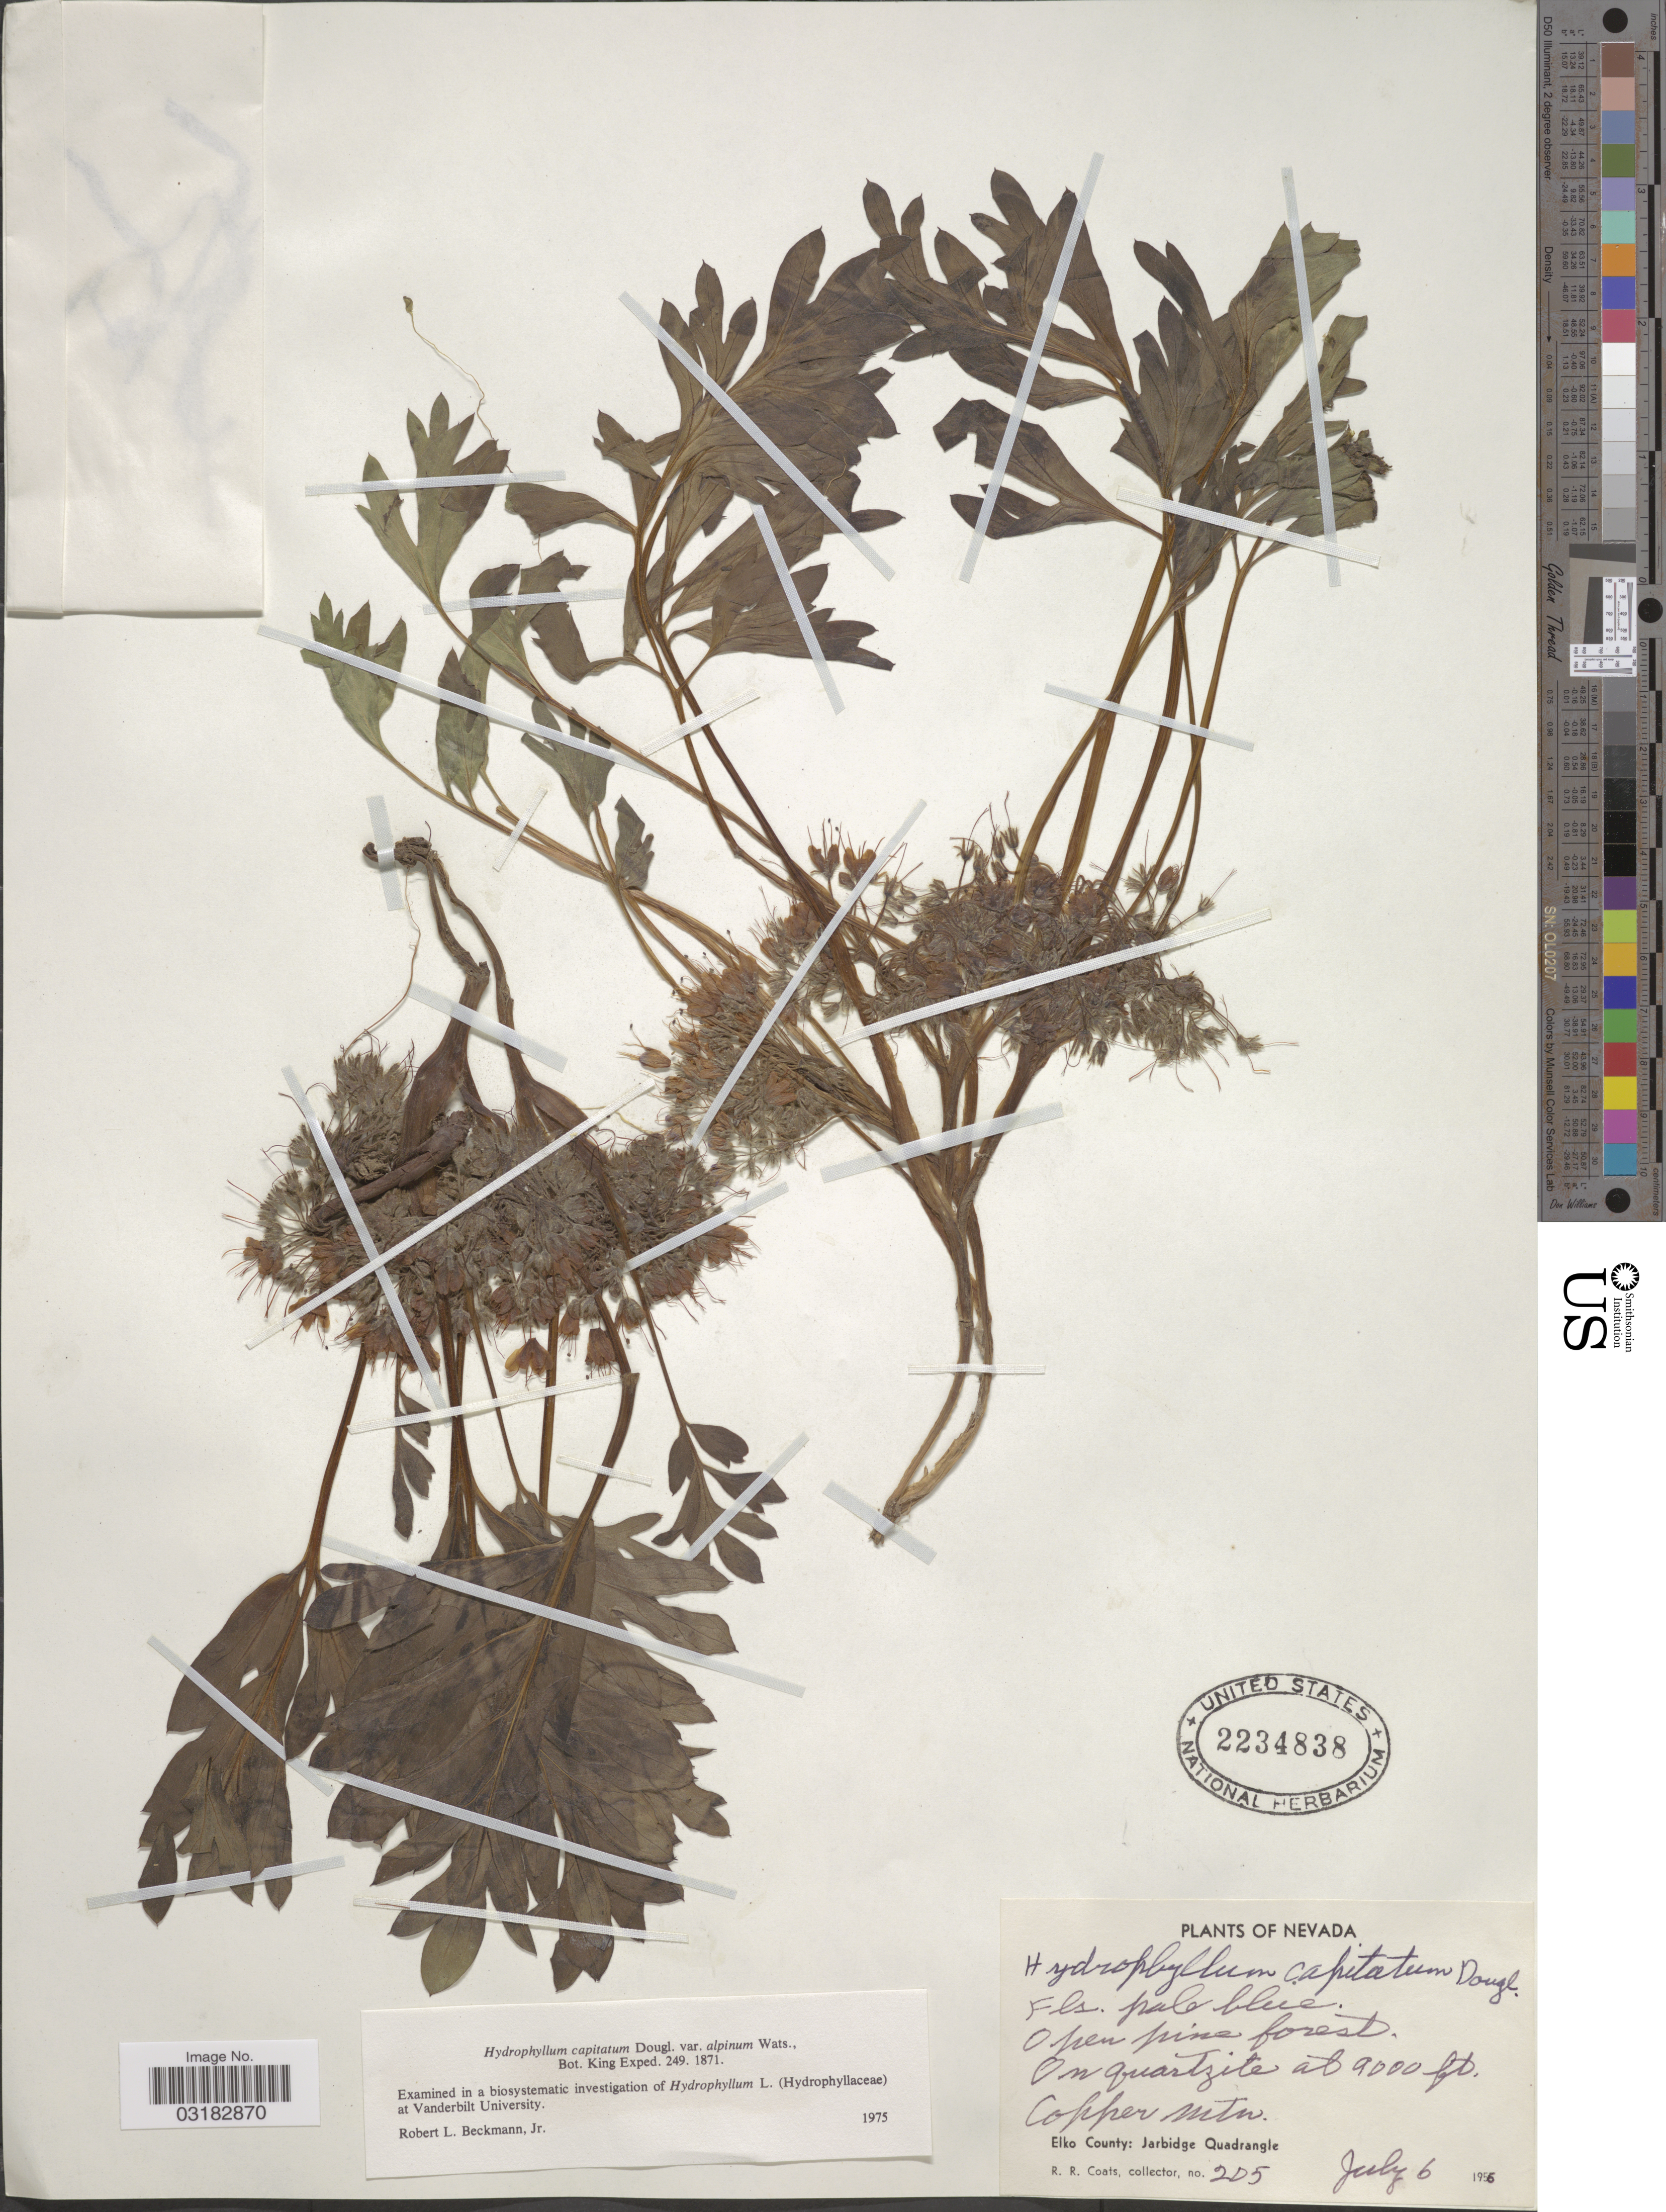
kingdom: Plantae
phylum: Tracheophyta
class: Magnoliopsida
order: Boraginales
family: Hydrophyllaceae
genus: Hydrophyllum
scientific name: Hydrophyllum capitatum var. alpinum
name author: S. Watson in C. King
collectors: R. Coats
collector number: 205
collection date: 1956-07-06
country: United States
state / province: Nevada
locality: Copper Mtn. Elko County: Jarbidge Quadrangle.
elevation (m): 2743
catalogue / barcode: US 2234838